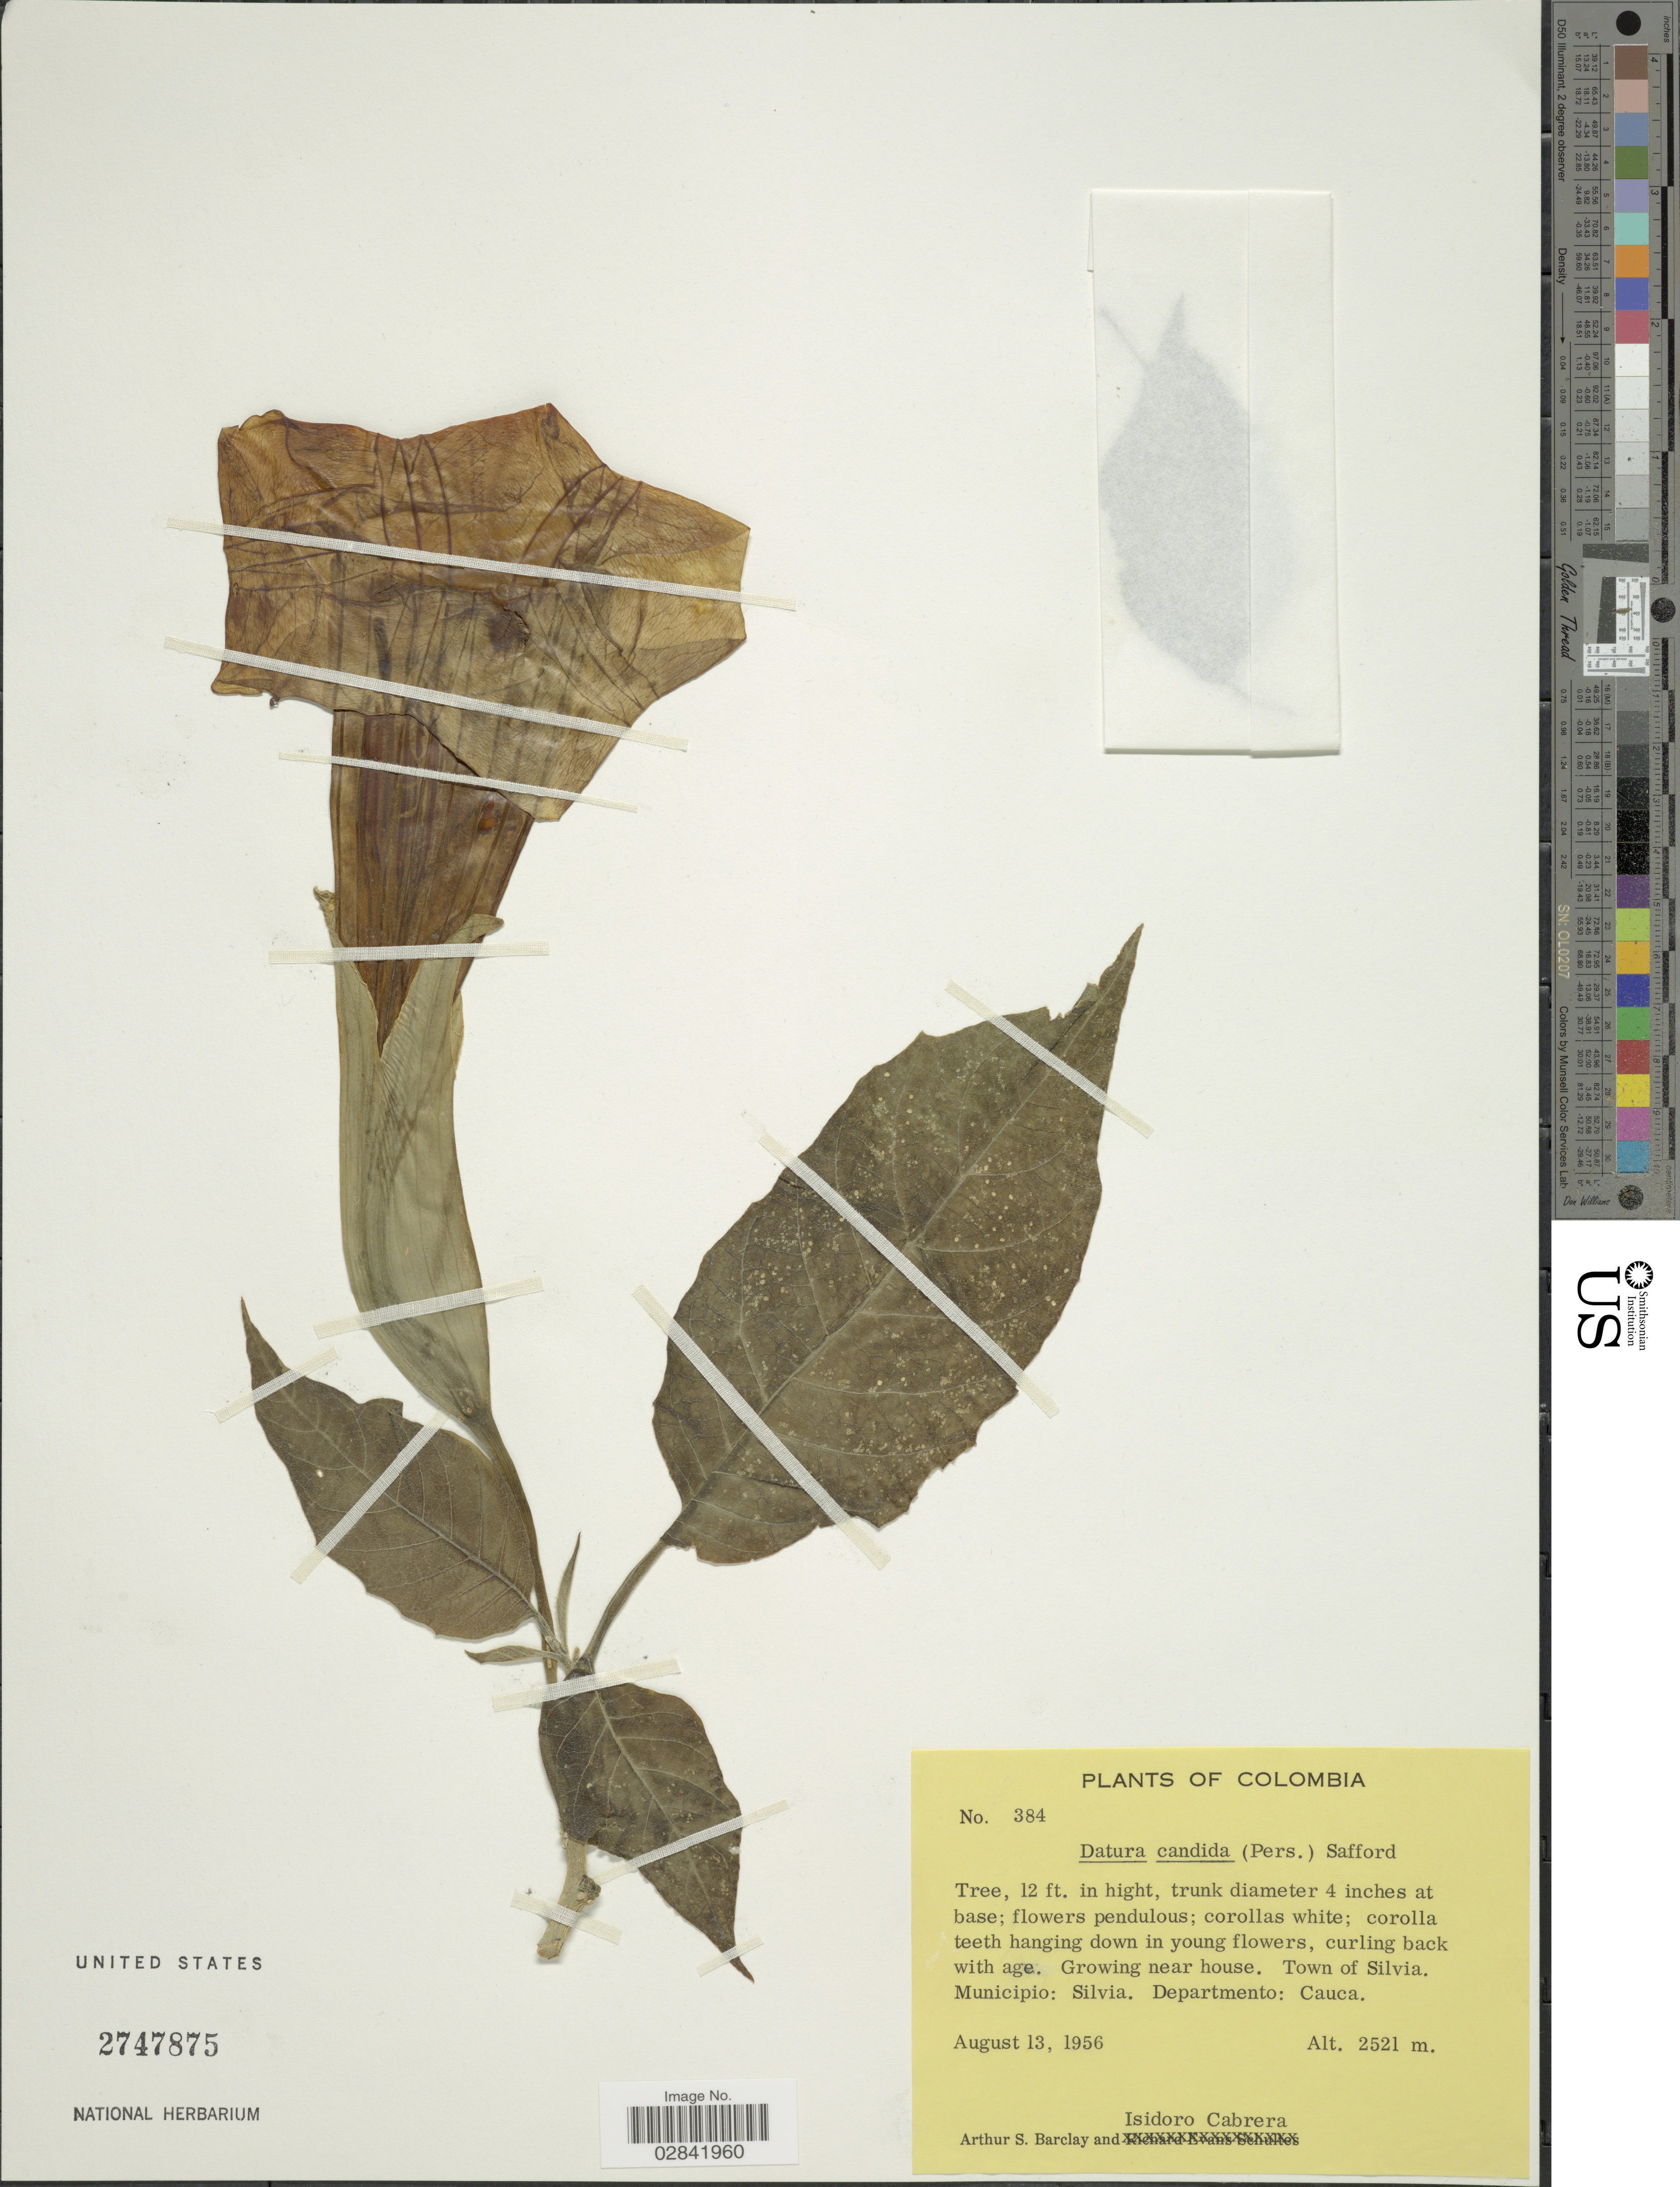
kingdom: Plantae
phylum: Tracheophyta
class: Magnoliopsida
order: Solanales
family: Solanaceae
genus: Brugmansia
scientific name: Brugmansia x candida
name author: Pers.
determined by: (US) Smithsonian Institution - National Museum of Natural History - Department of Botany (UNITED STATES)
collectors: A. S. Barclay & I. Cabrera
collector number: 384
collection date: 1956-08-13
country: Colombia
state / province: Cauca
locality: Town of Silvia. Municipio: Silvia, Departmento: Cauca.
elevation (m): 2521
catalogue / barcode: US 2747875